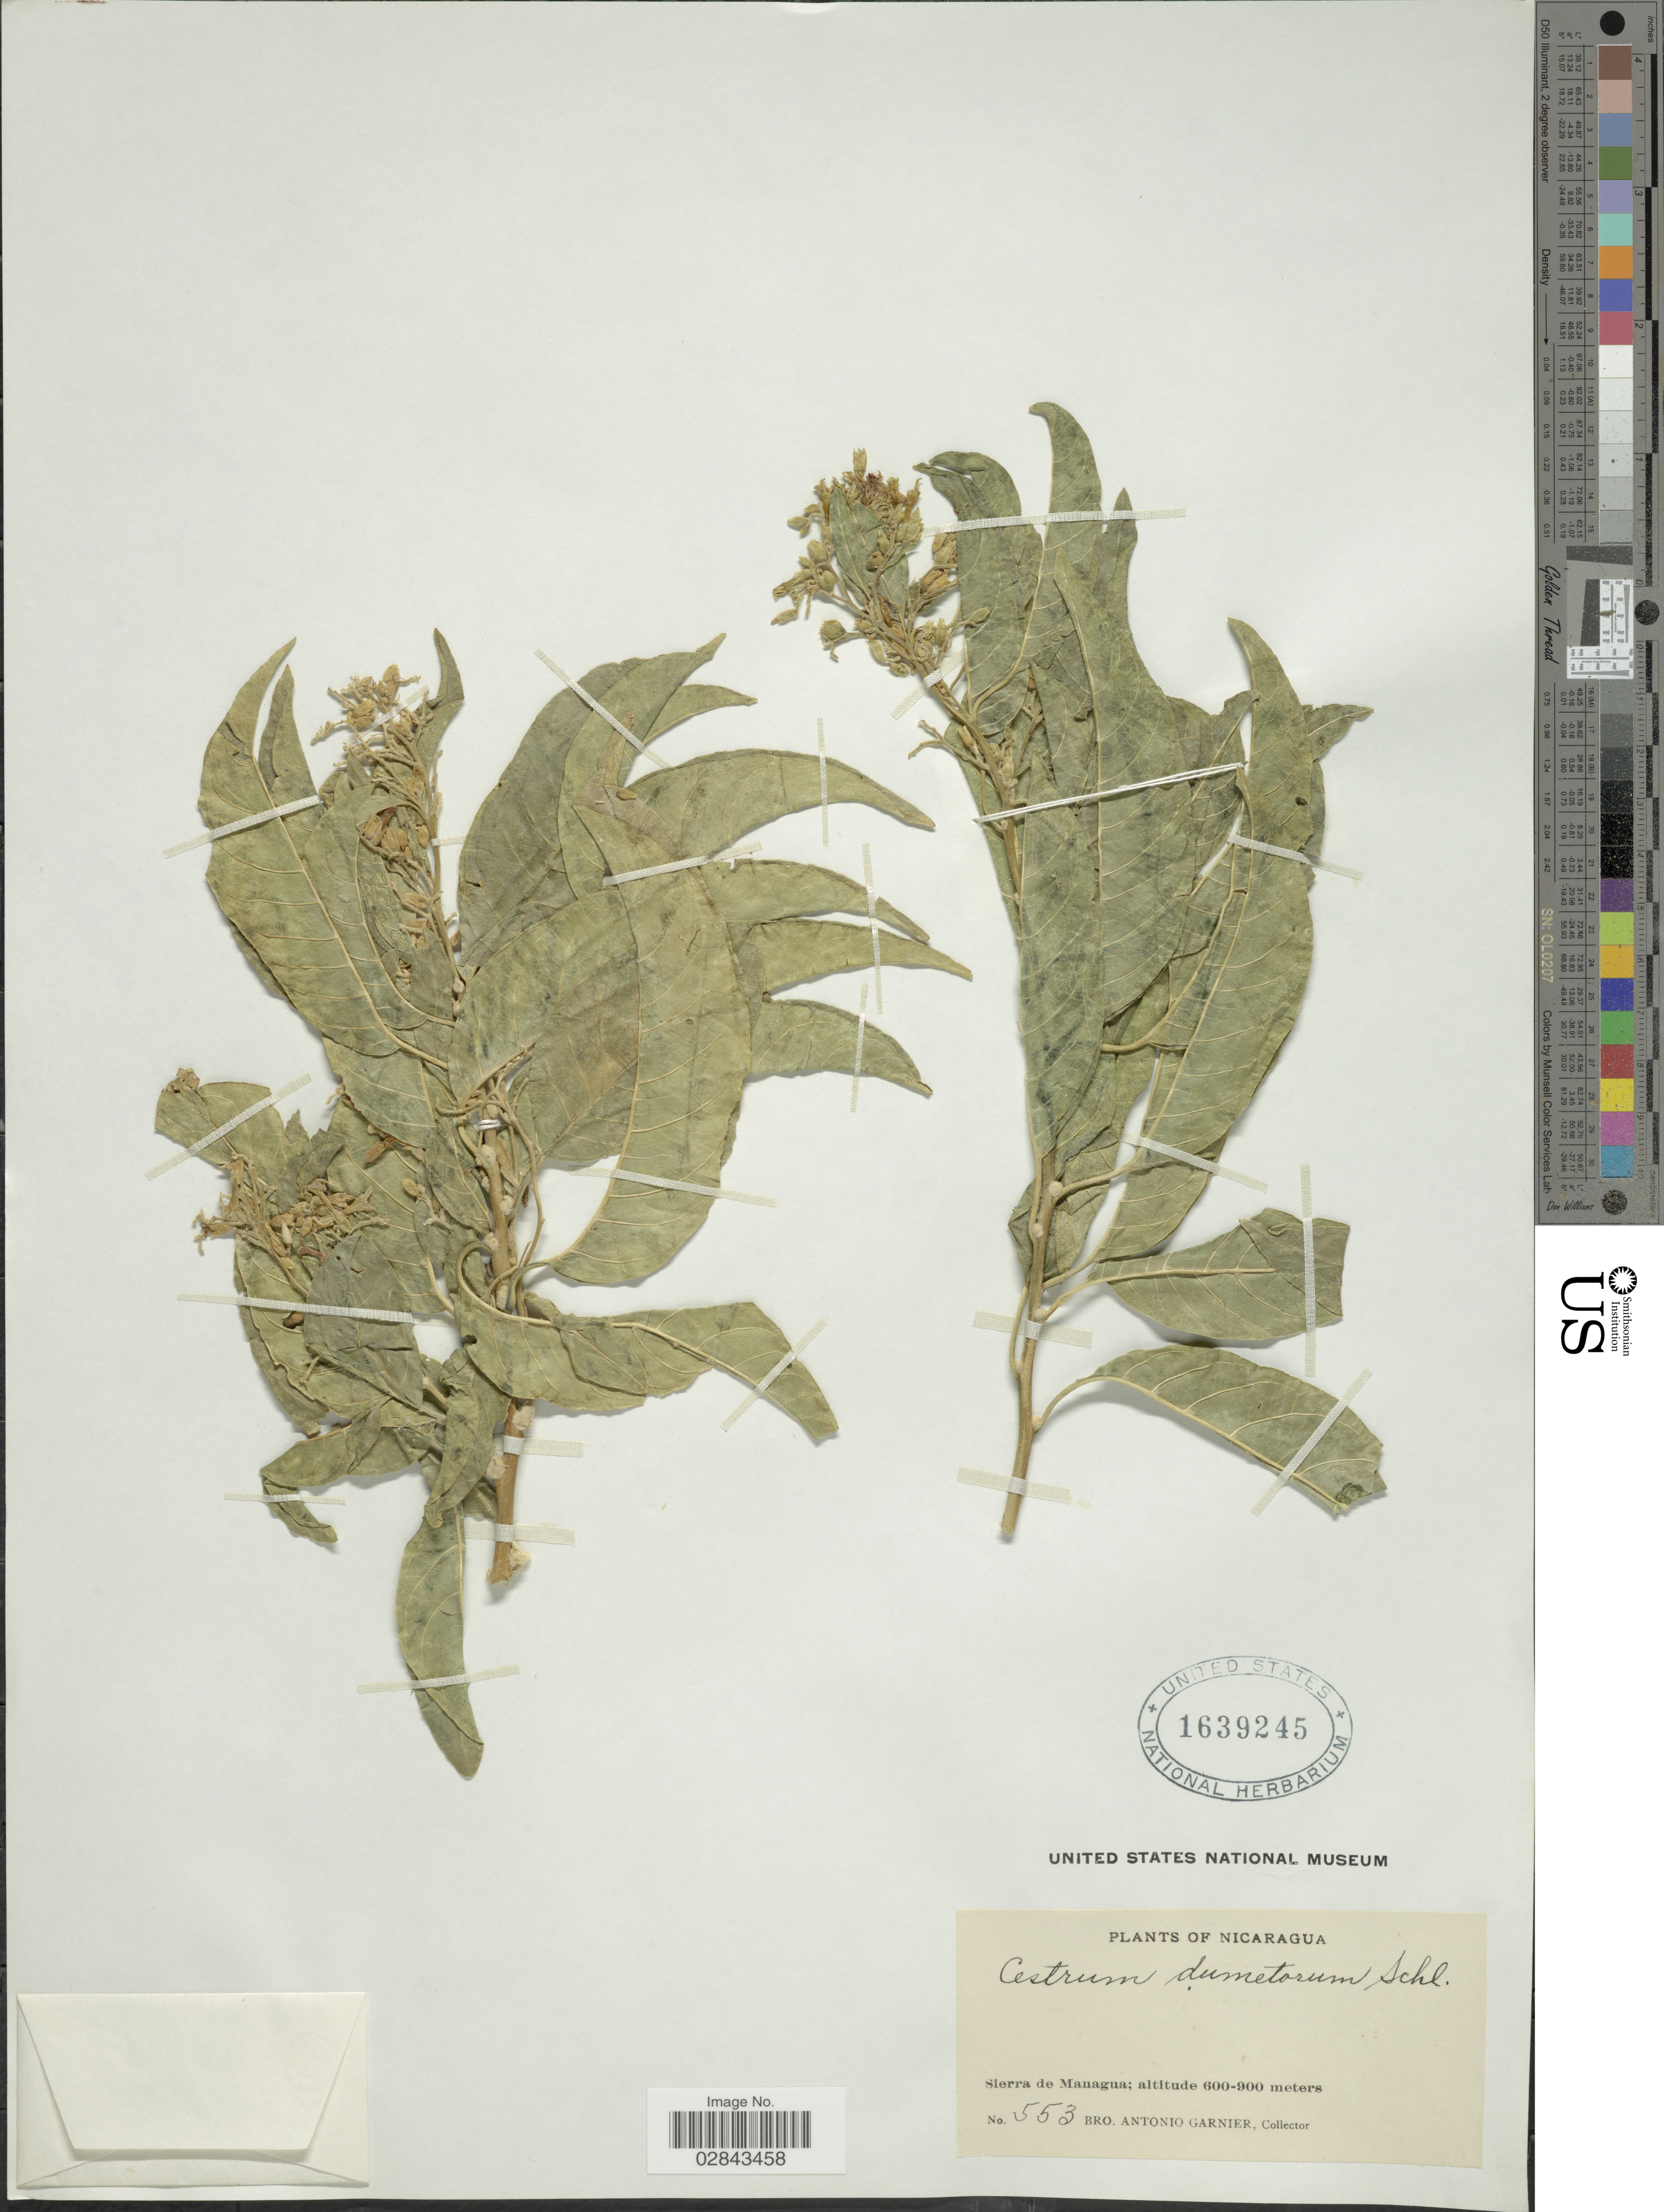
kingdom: Plantae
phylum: Tracheophyta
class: Magnoliopsida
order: Solanales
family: Solanaceae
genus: Cestrum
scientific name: Cestrum dumetorum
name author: Schltdl.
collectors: Bro. A. Garnier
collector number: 553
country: Nicaragua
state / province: Managua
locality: Sierra de Managua.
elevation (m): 600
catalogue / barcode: US 1639245